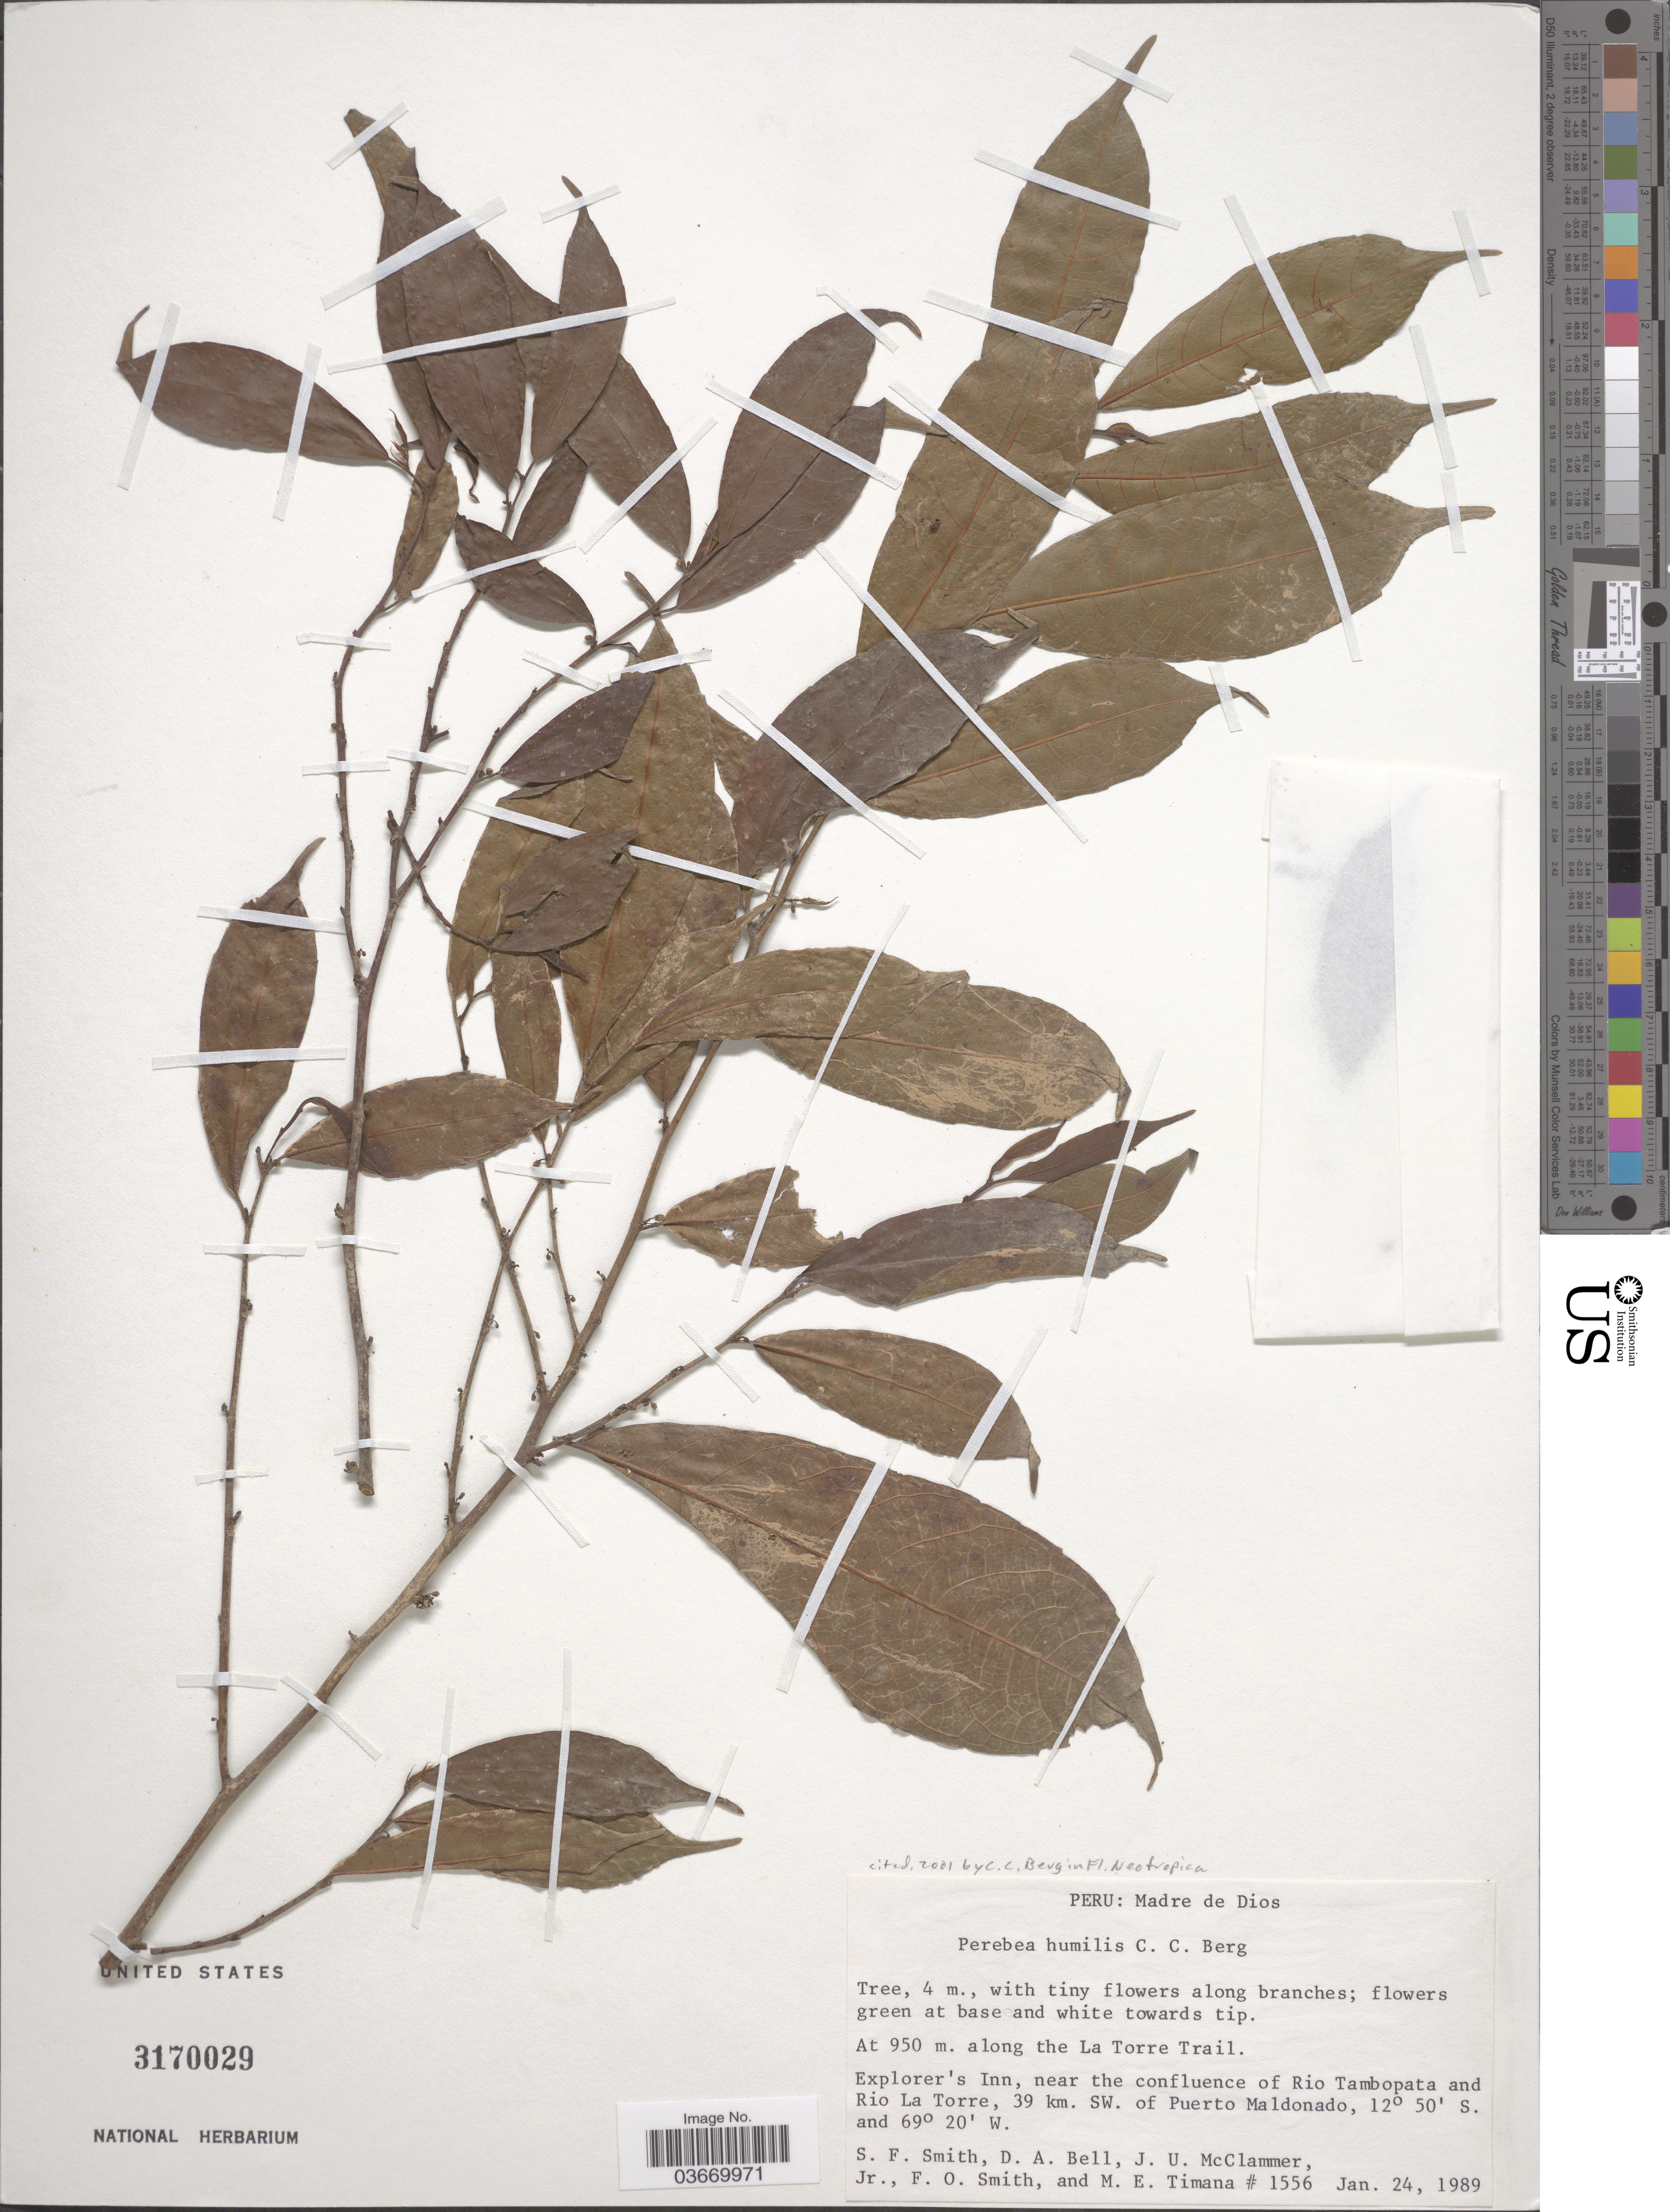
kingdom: Plantae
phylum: Tracheophyta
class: Magnoliopsida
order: Rosales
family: Moraceae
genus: Perebea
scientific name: Perebea humilis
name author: C.C. Berg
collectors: S.F. Smith, D. A. Bell, J. McClammer Jr. & F. Smith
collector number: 1556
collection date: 1989-01-24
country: Peru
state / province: Madre de Dios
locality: Along the La Torre Trail. Explorer's Inn, near the confluence of Rio Tambopata and Rio La Torre, 39 km. SW. of Puerto Maldonado.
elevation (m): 950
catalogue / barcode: US 3170029